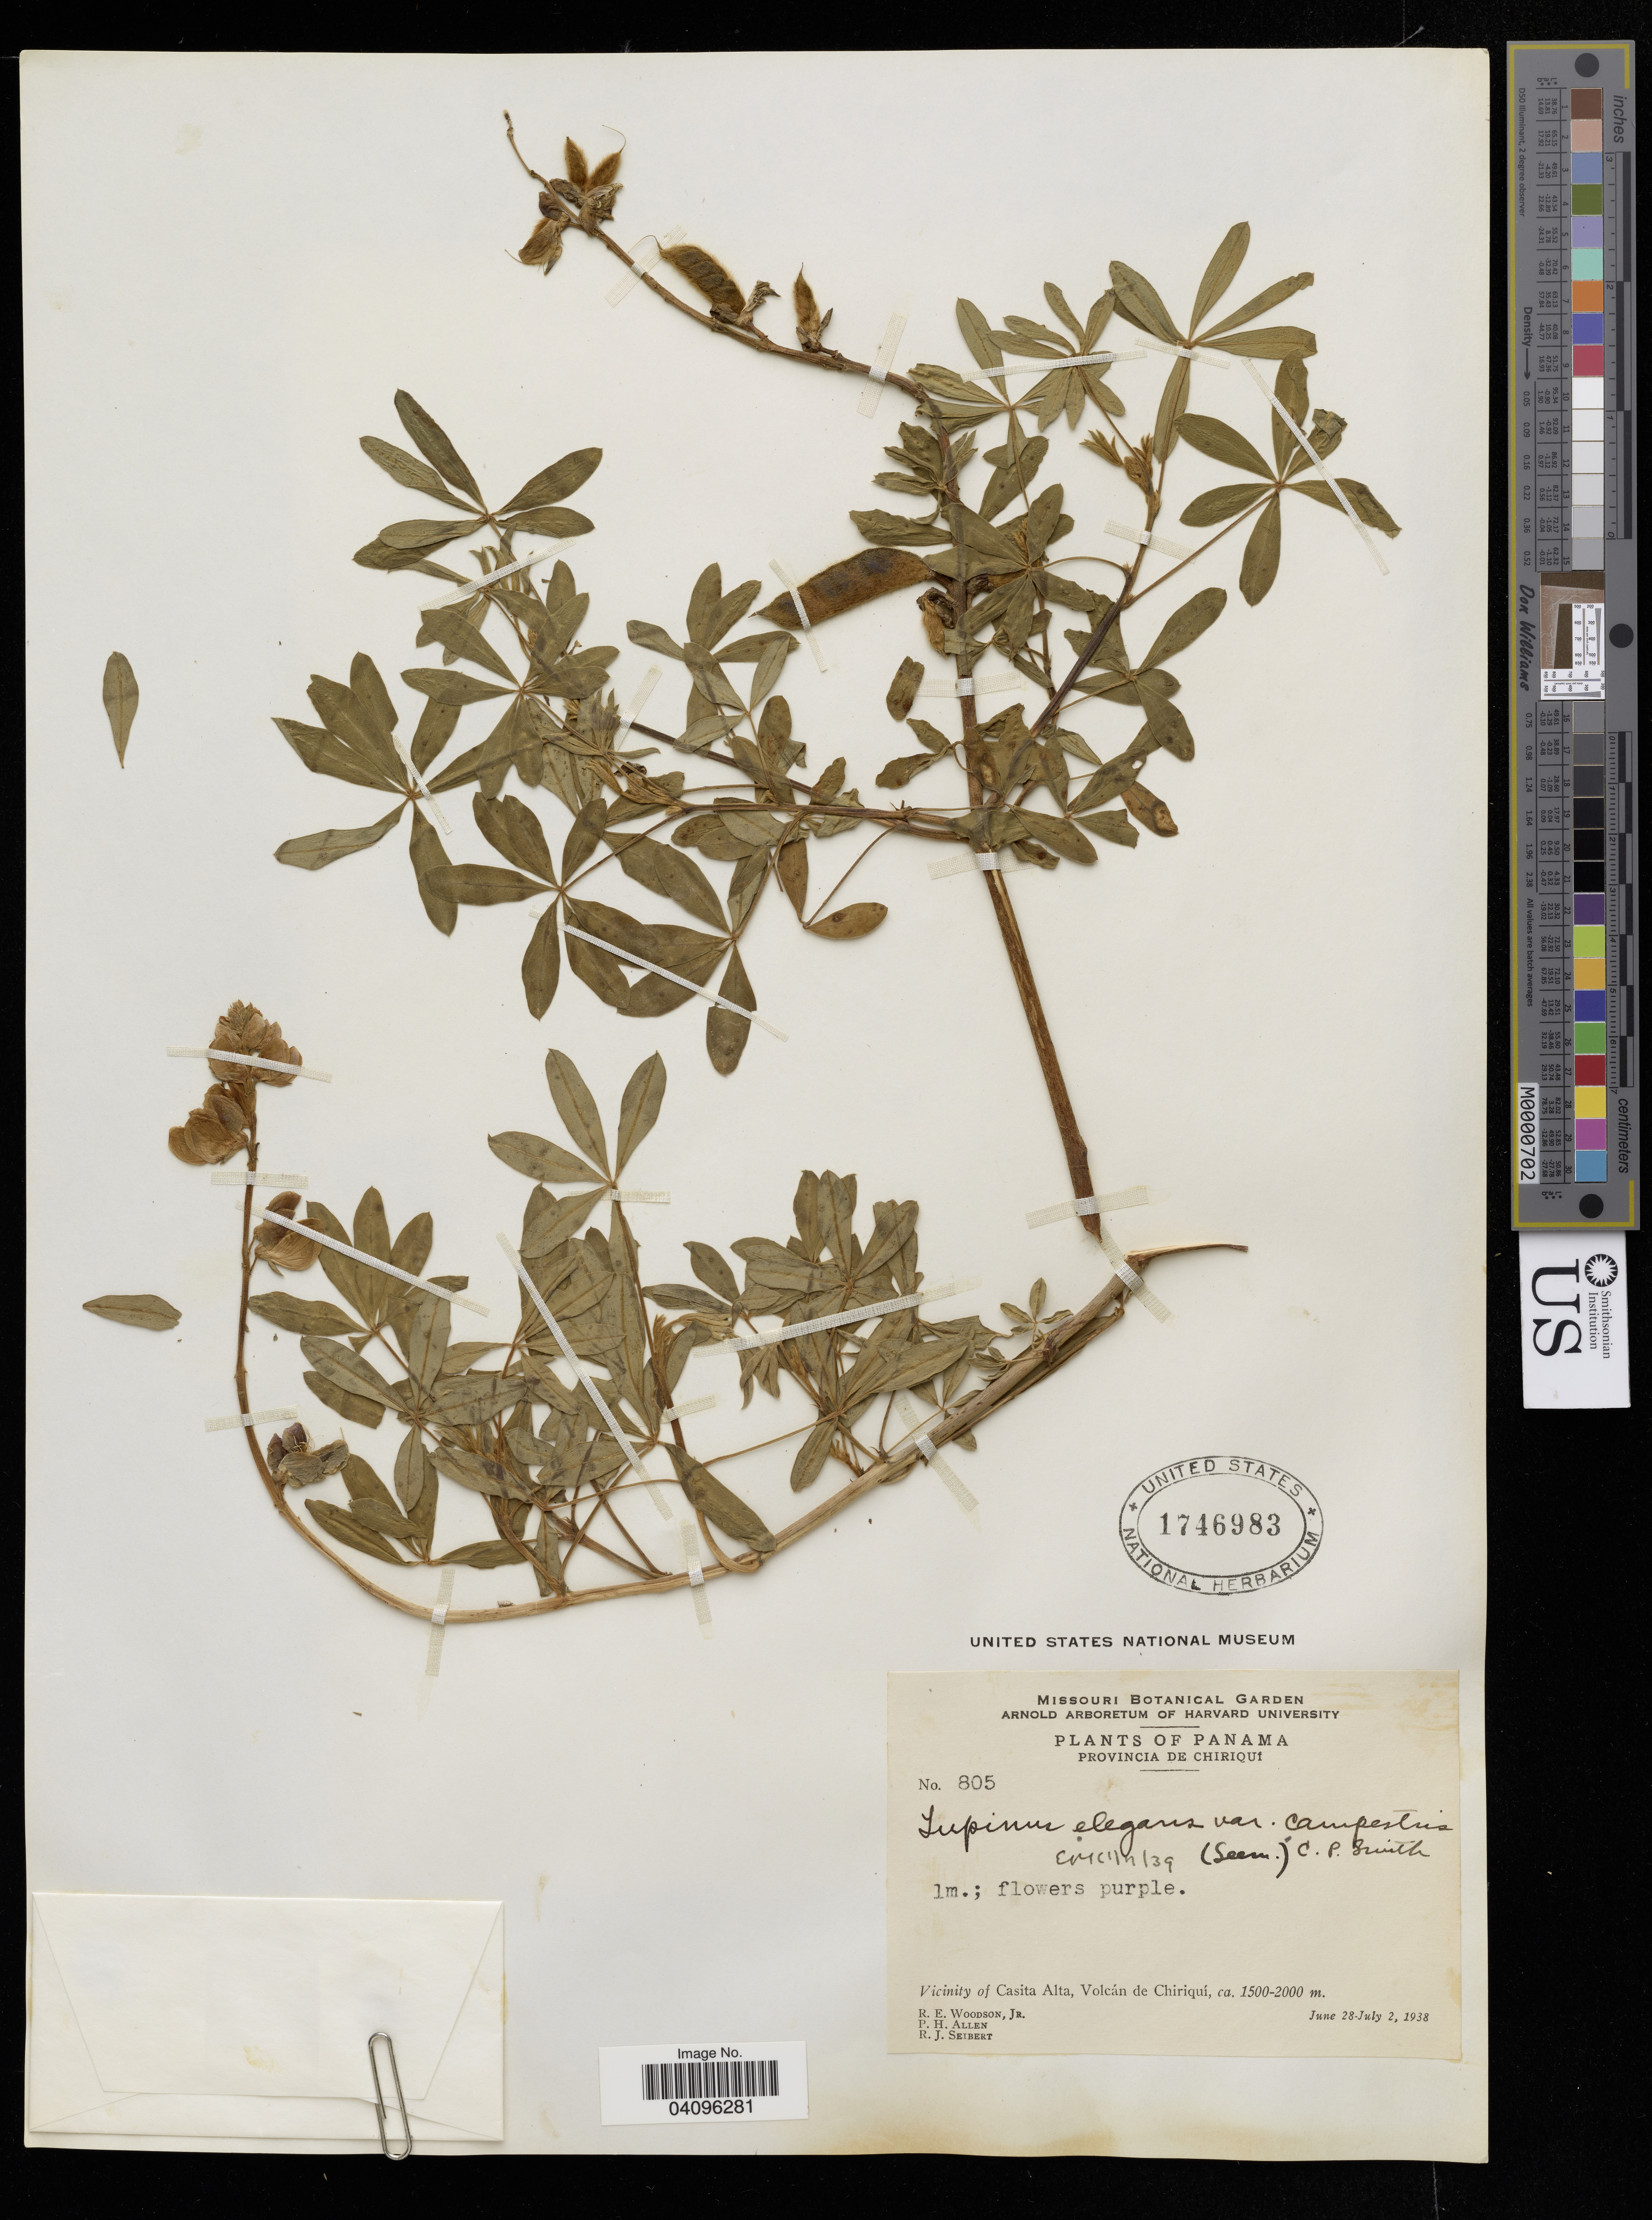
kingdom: Plantae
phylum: Tracheophyta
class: Magnoliopsida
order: Fabales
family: Fabaceae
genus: Lupinus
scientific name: Lupinus elegans var. campestris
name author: (Cham. & Schltdl.) C.P. Sm.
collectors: R. E. Woodson, R. Allen & R. J. Seibert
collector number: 805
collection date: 1938-06-28/1938-07-02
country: Panama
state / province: Chiriqui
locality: Provincia de Chiriqui. Vicinity of Casita Alta, Volcán de Chiriquí.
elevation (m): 1500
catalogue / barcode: US 1746983